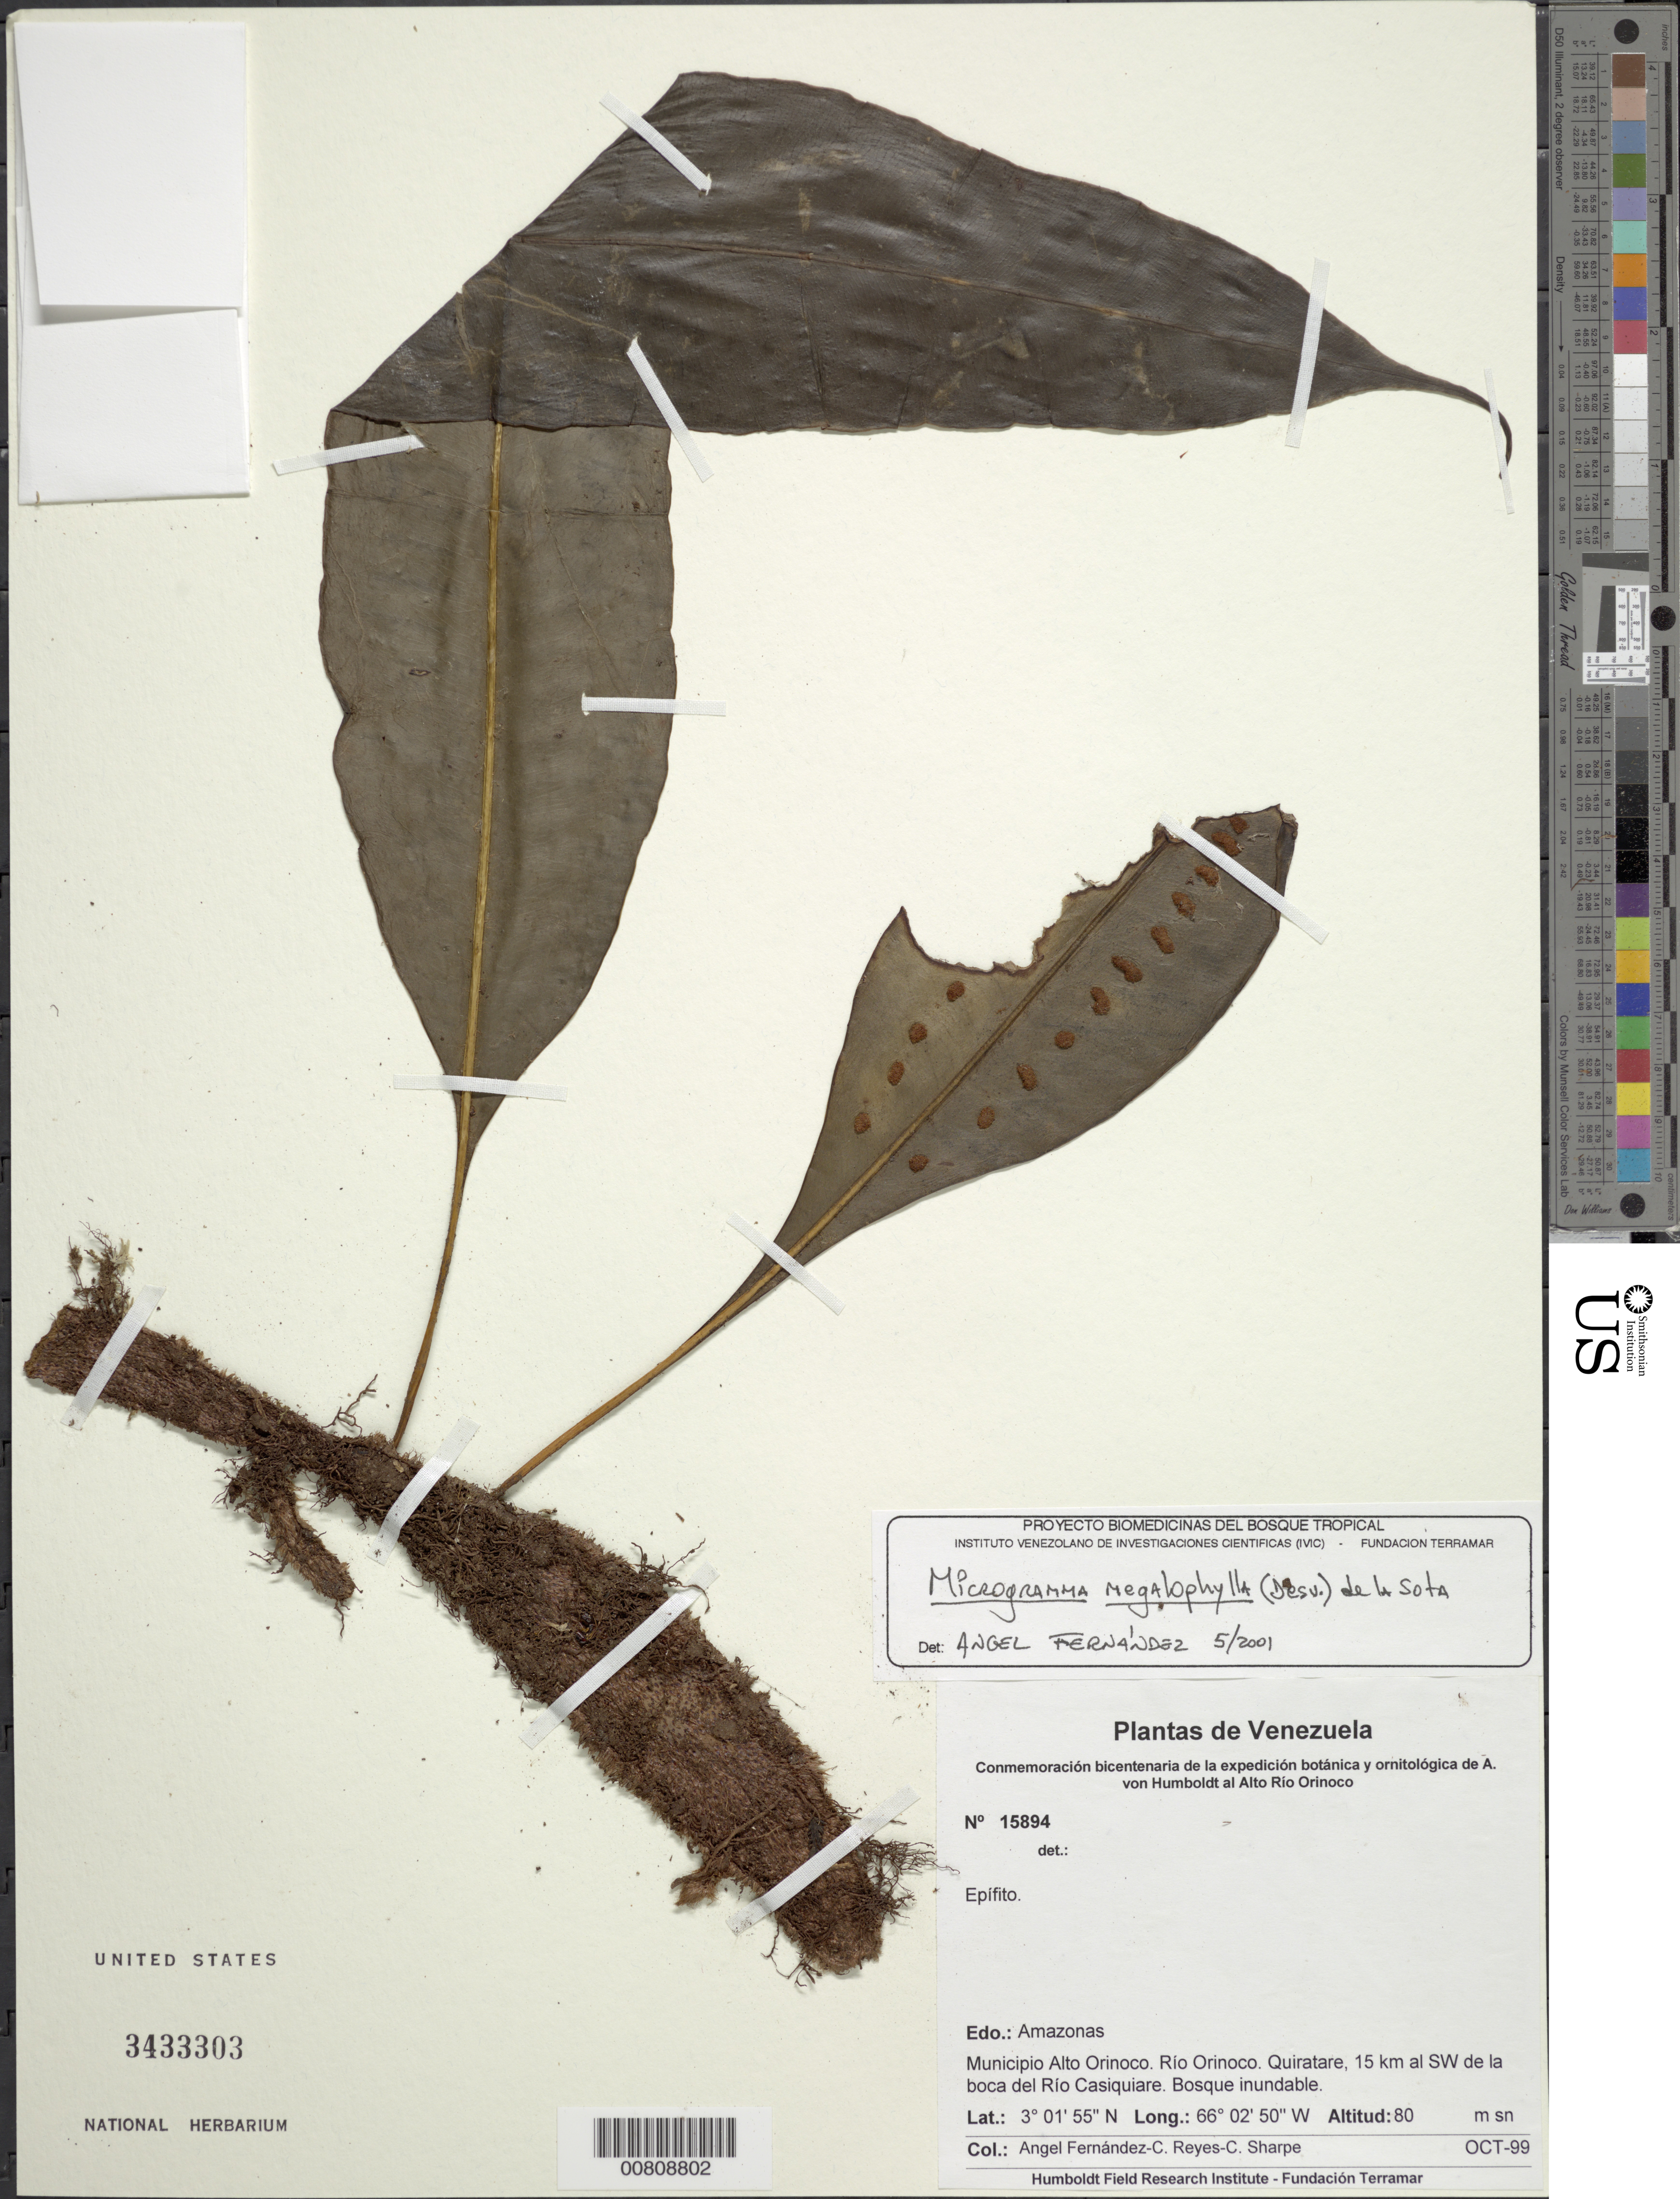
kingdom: Plantae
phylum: Tracheophyta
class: Polypodiopsida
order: Polypodiales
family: Polypodiaceae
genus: Microgramma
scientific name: Microgramma megalophylla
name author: (Desv.) de la Sota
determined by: Fernández, A.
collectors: A. Fernández, C. Reyes & C. Sharpe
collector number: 15894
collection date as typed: Oct-99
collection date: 1999-10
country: Venezuela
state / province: Amazonas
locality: Mun. Alto Orinoco, Río Orinoco, Quiratare, 15 km al SW de la boca del Río Casiquiare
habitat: Bosque inundable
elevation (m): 80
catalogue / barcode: US 3433303